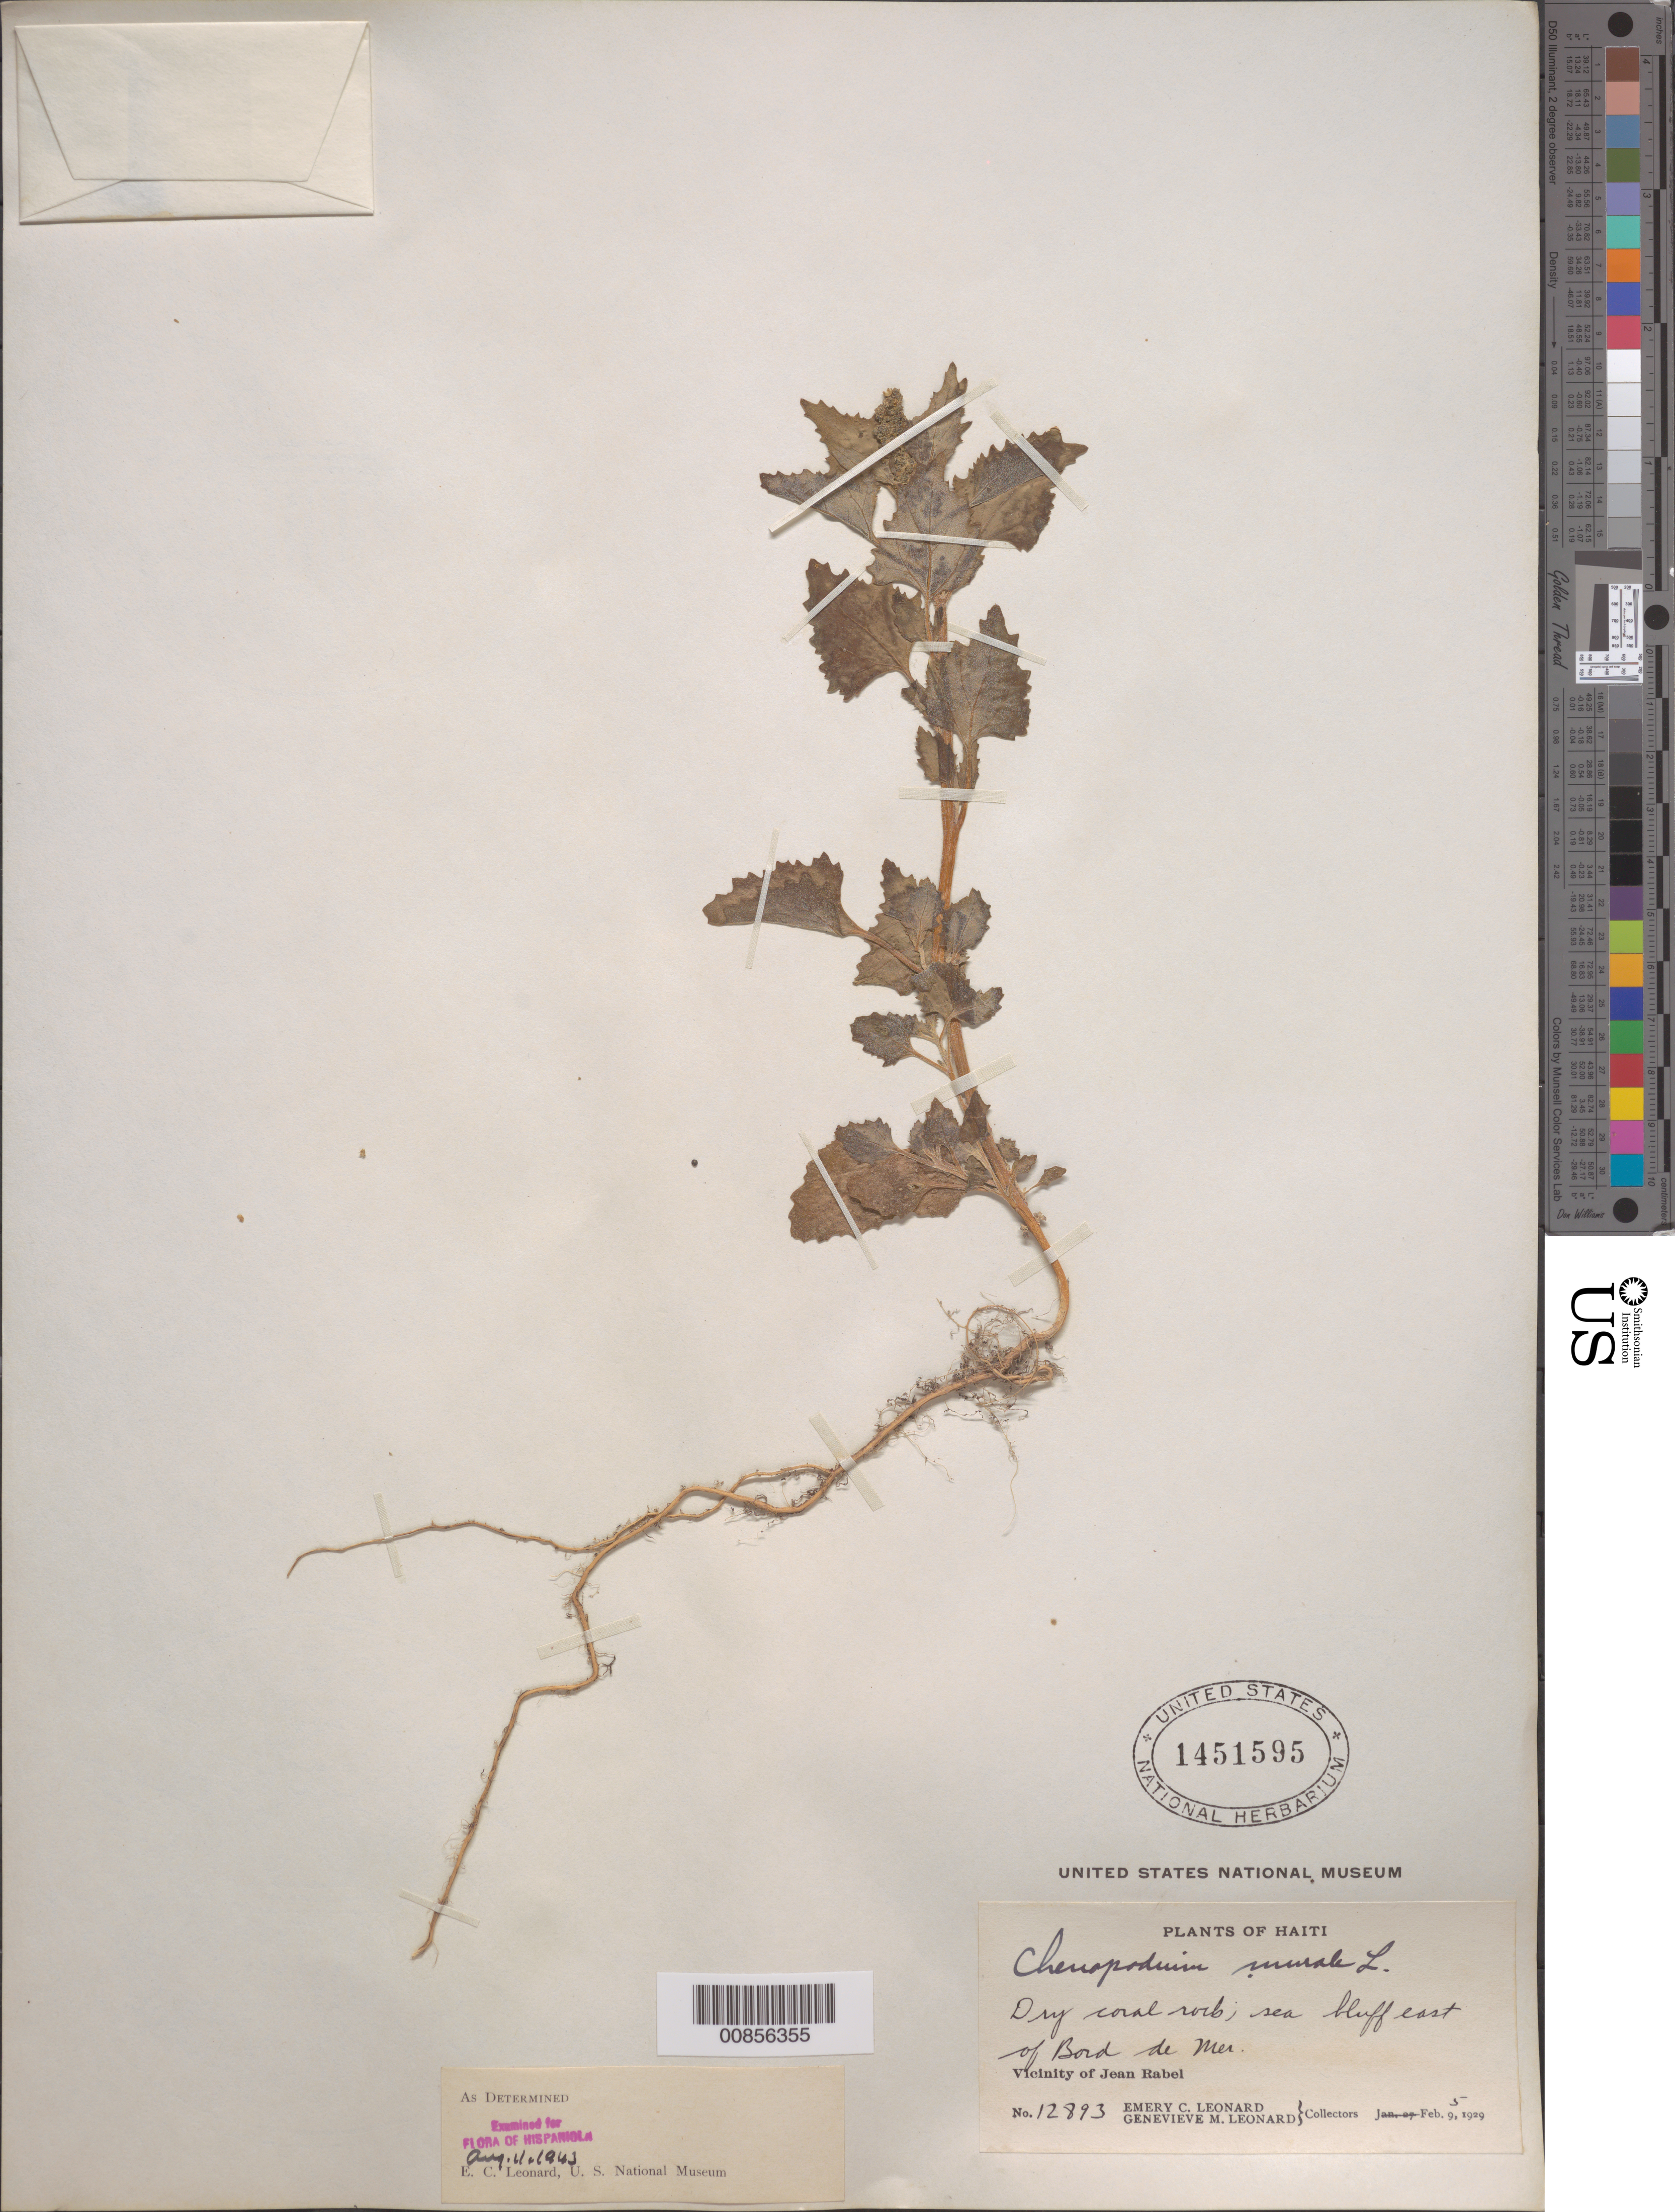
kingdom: Plantae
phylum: Tracheophyta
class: Magnoliopsida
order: Caryophyllales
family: Amaranthaceae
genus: Chenopodium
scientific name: Chenopodium murale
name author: L.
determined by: Leonard, Emery C., (US)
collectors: E. C. Leonard & G. M. Leonard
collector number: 12893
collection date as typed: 05 Feb 1929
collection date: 1929-02-05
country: Haiti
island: Hispaniola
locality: Vicinity of Jean Rabel. Sea bluff east of Bord du Mer.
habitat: Dry coral rocks.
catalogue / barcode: US 1451595